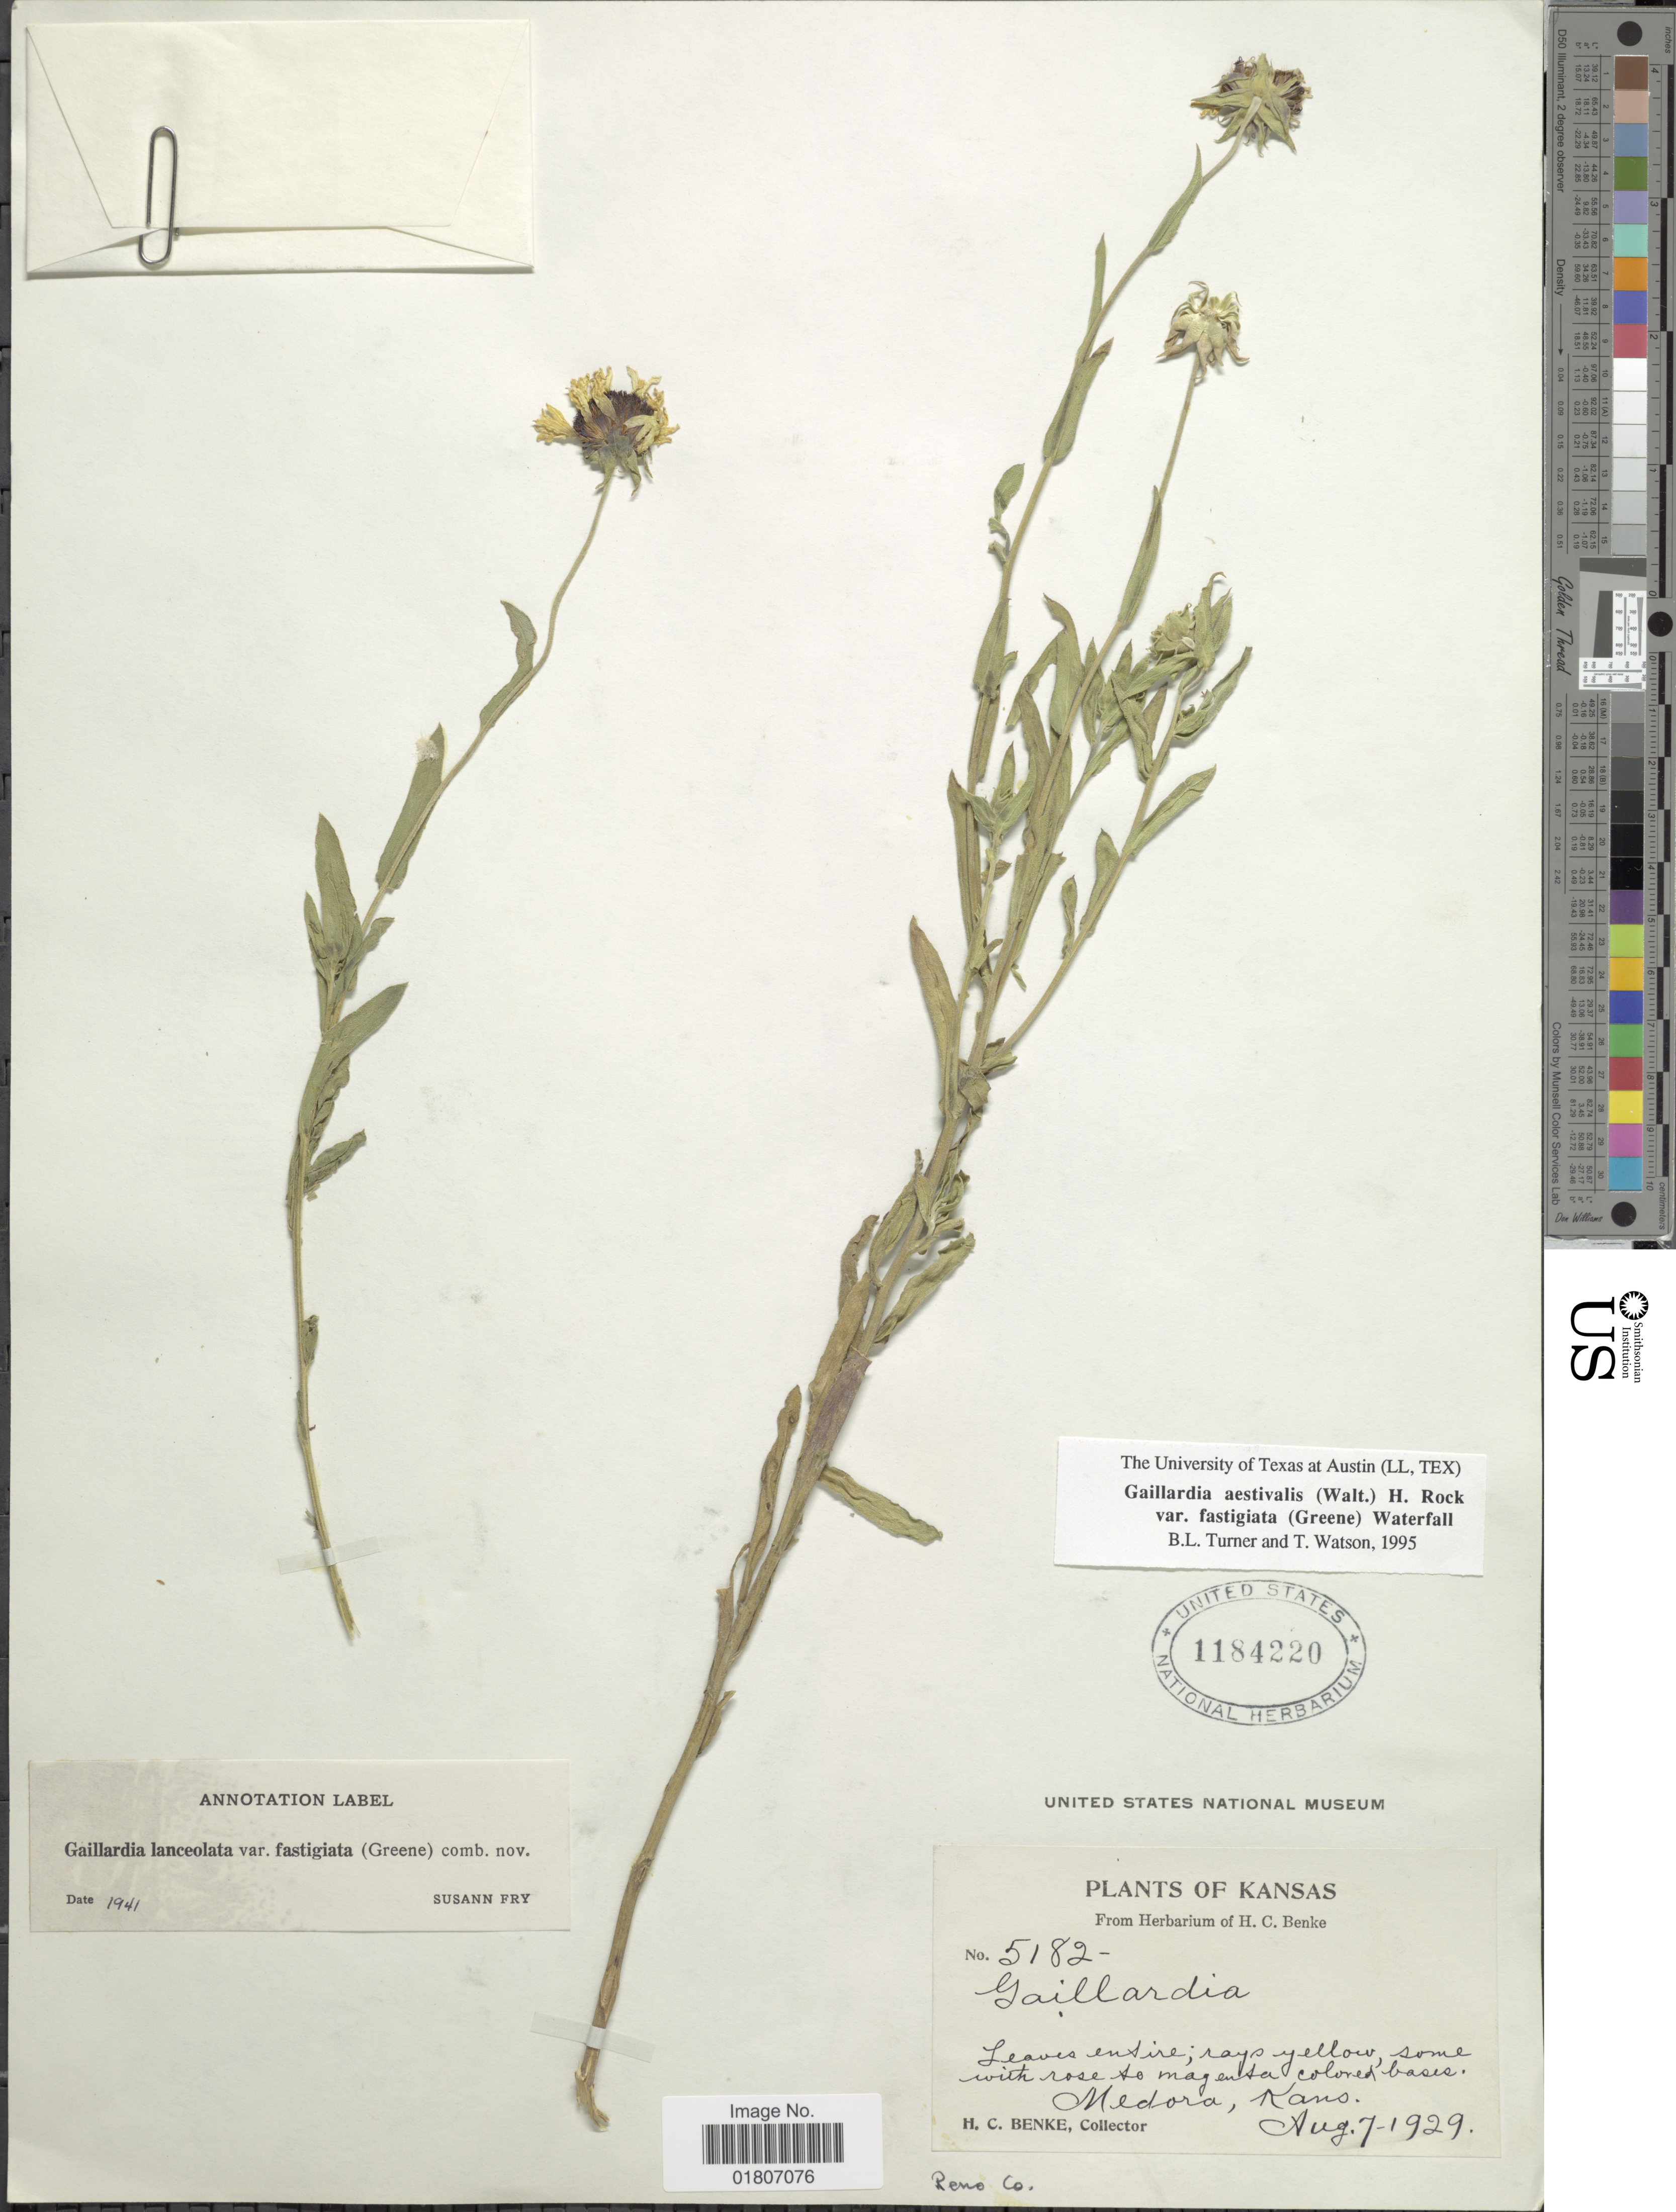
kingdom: Plantae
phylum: Tracheophyta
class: Magnoliopsida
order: Asterales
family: Asteraceae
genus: Gaillardia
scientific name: Gaillardia aestivalis var. fastigiata (indet)?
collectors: H. Benke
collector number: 5182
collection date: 1929-08-07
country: United States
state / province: Kansas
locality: Medora. Reno Co.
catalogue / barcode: US 1184220